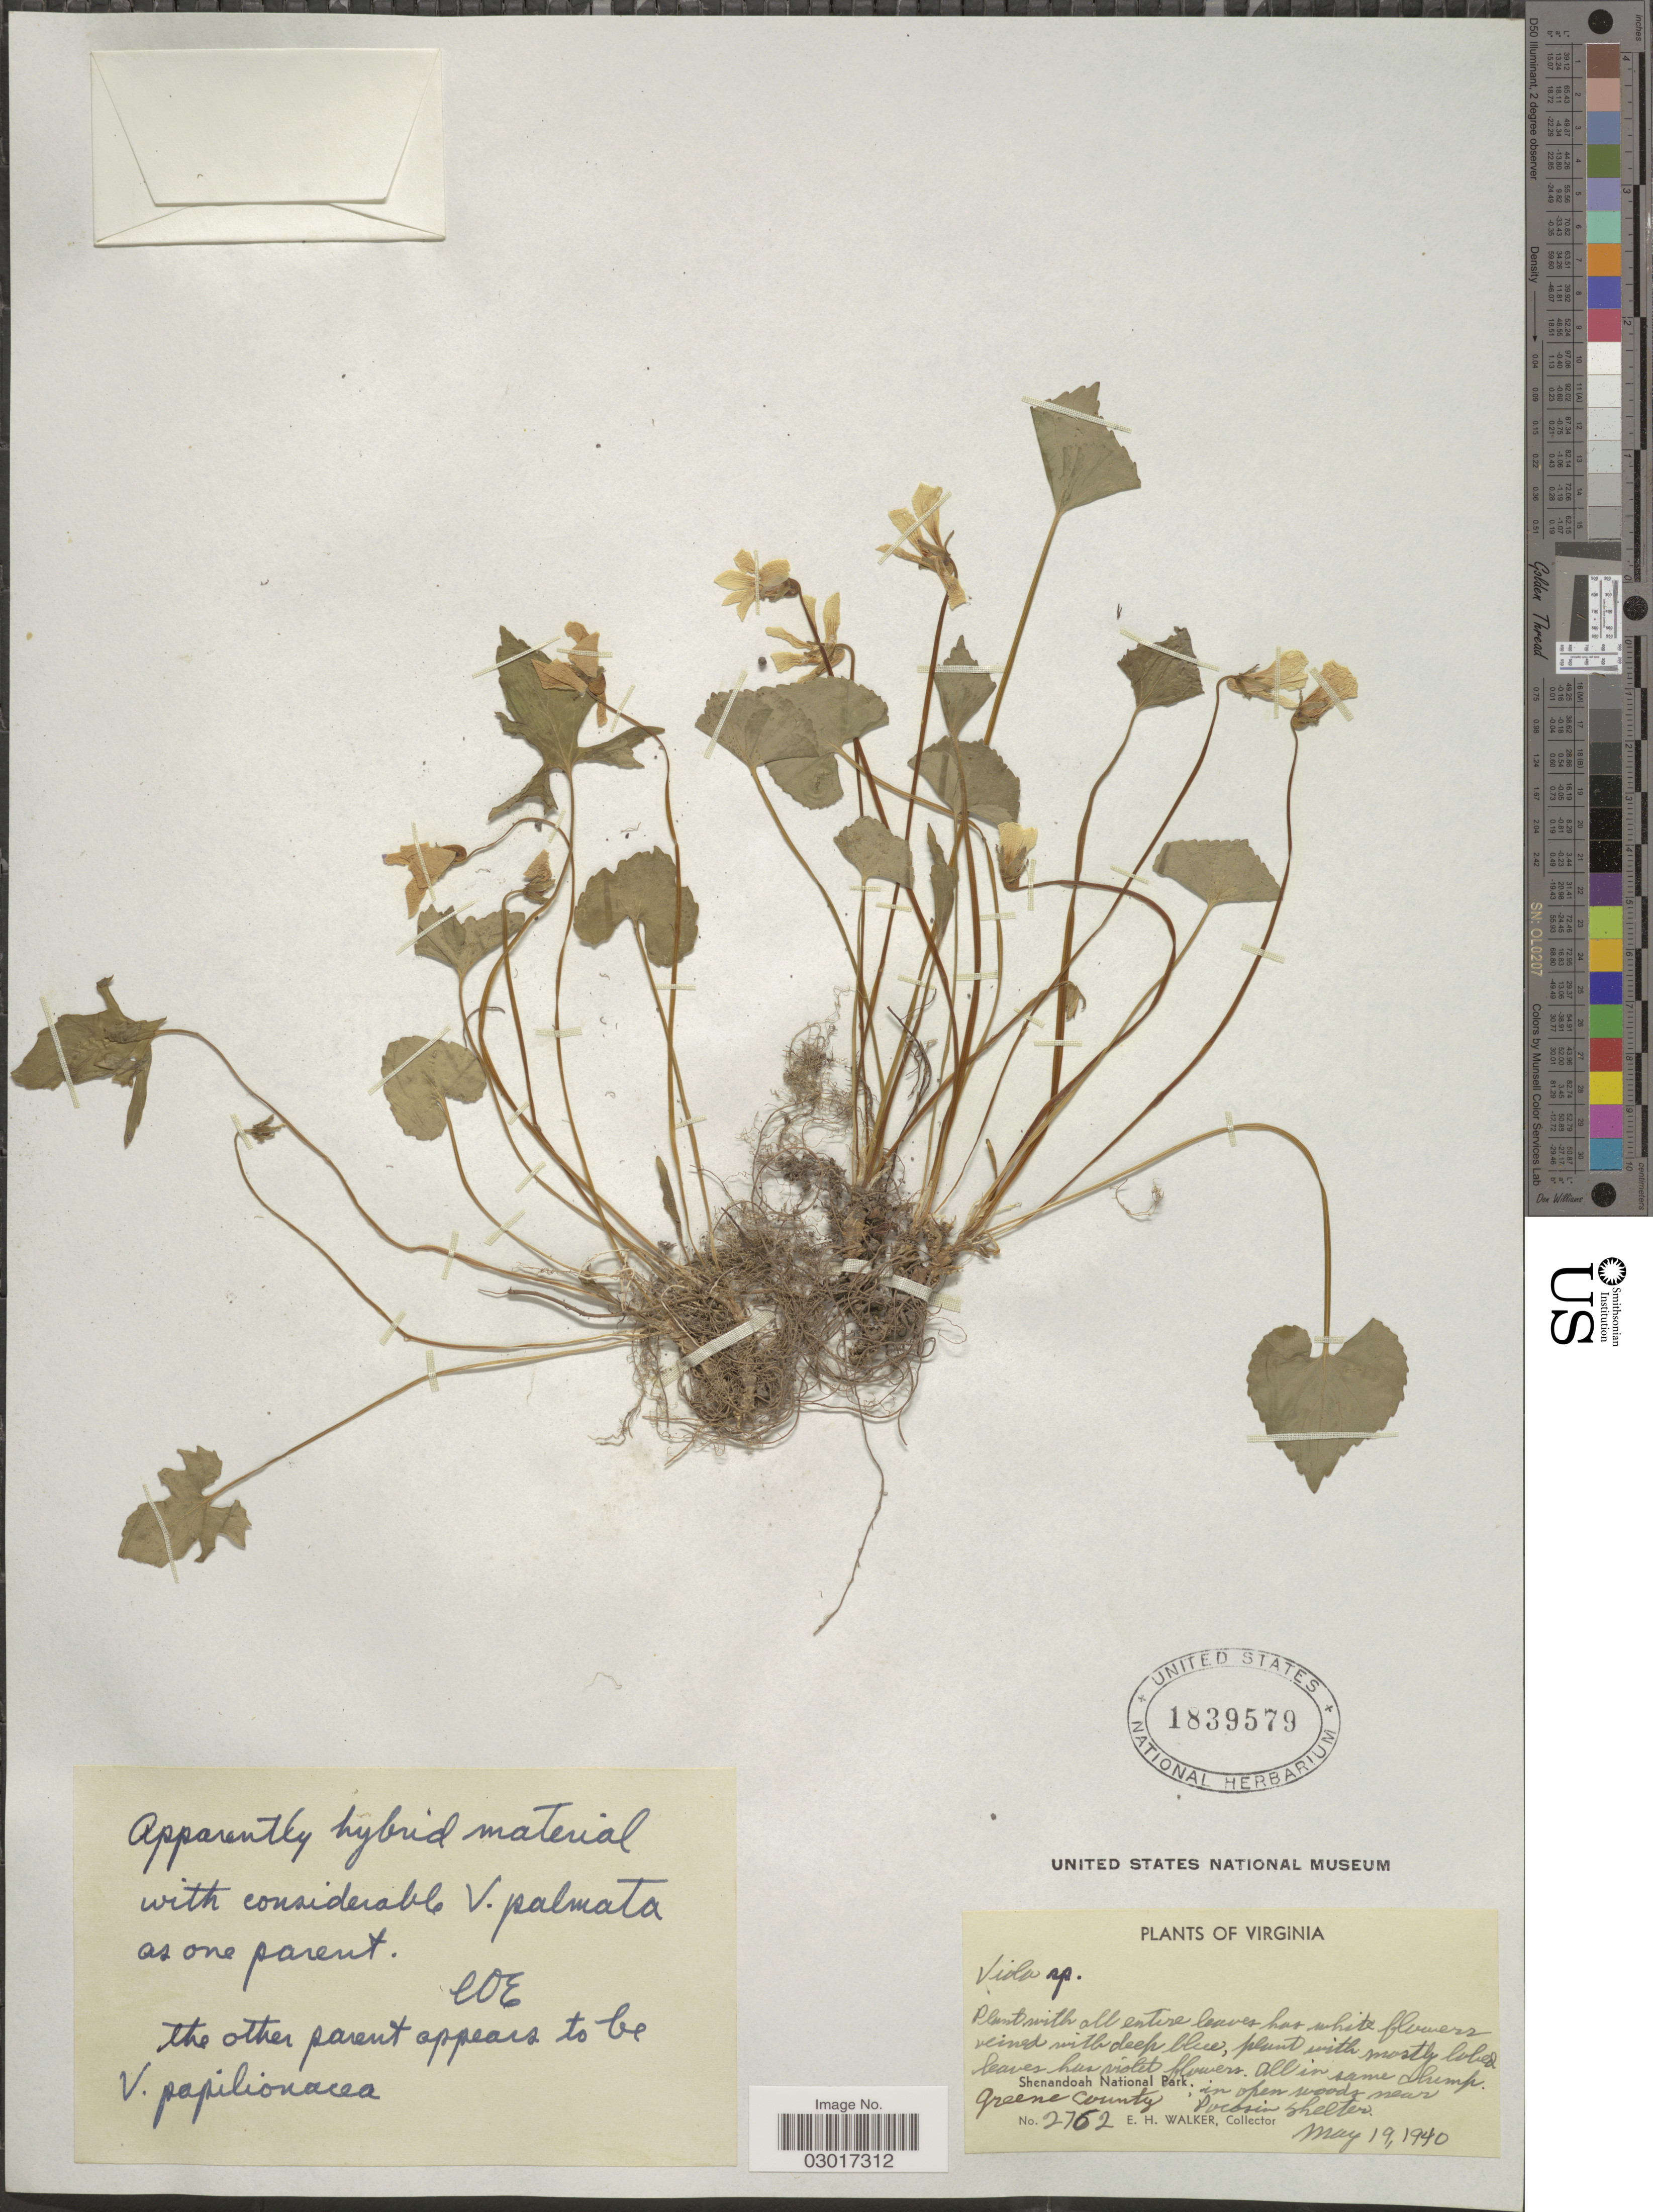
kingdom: Plantae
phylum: Tracheophyta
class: Magnoliopsida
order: Malpighiales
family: Violaceae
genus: Viola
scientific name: Viola triloba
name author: Schwein.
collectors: E. H. Walker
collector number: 2762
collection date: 1940-05-19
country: United States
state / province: Virginia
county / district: Greene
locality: Shenandoah National Park; near Pocosin Shelter, Greene County.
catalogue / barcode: US 1839579